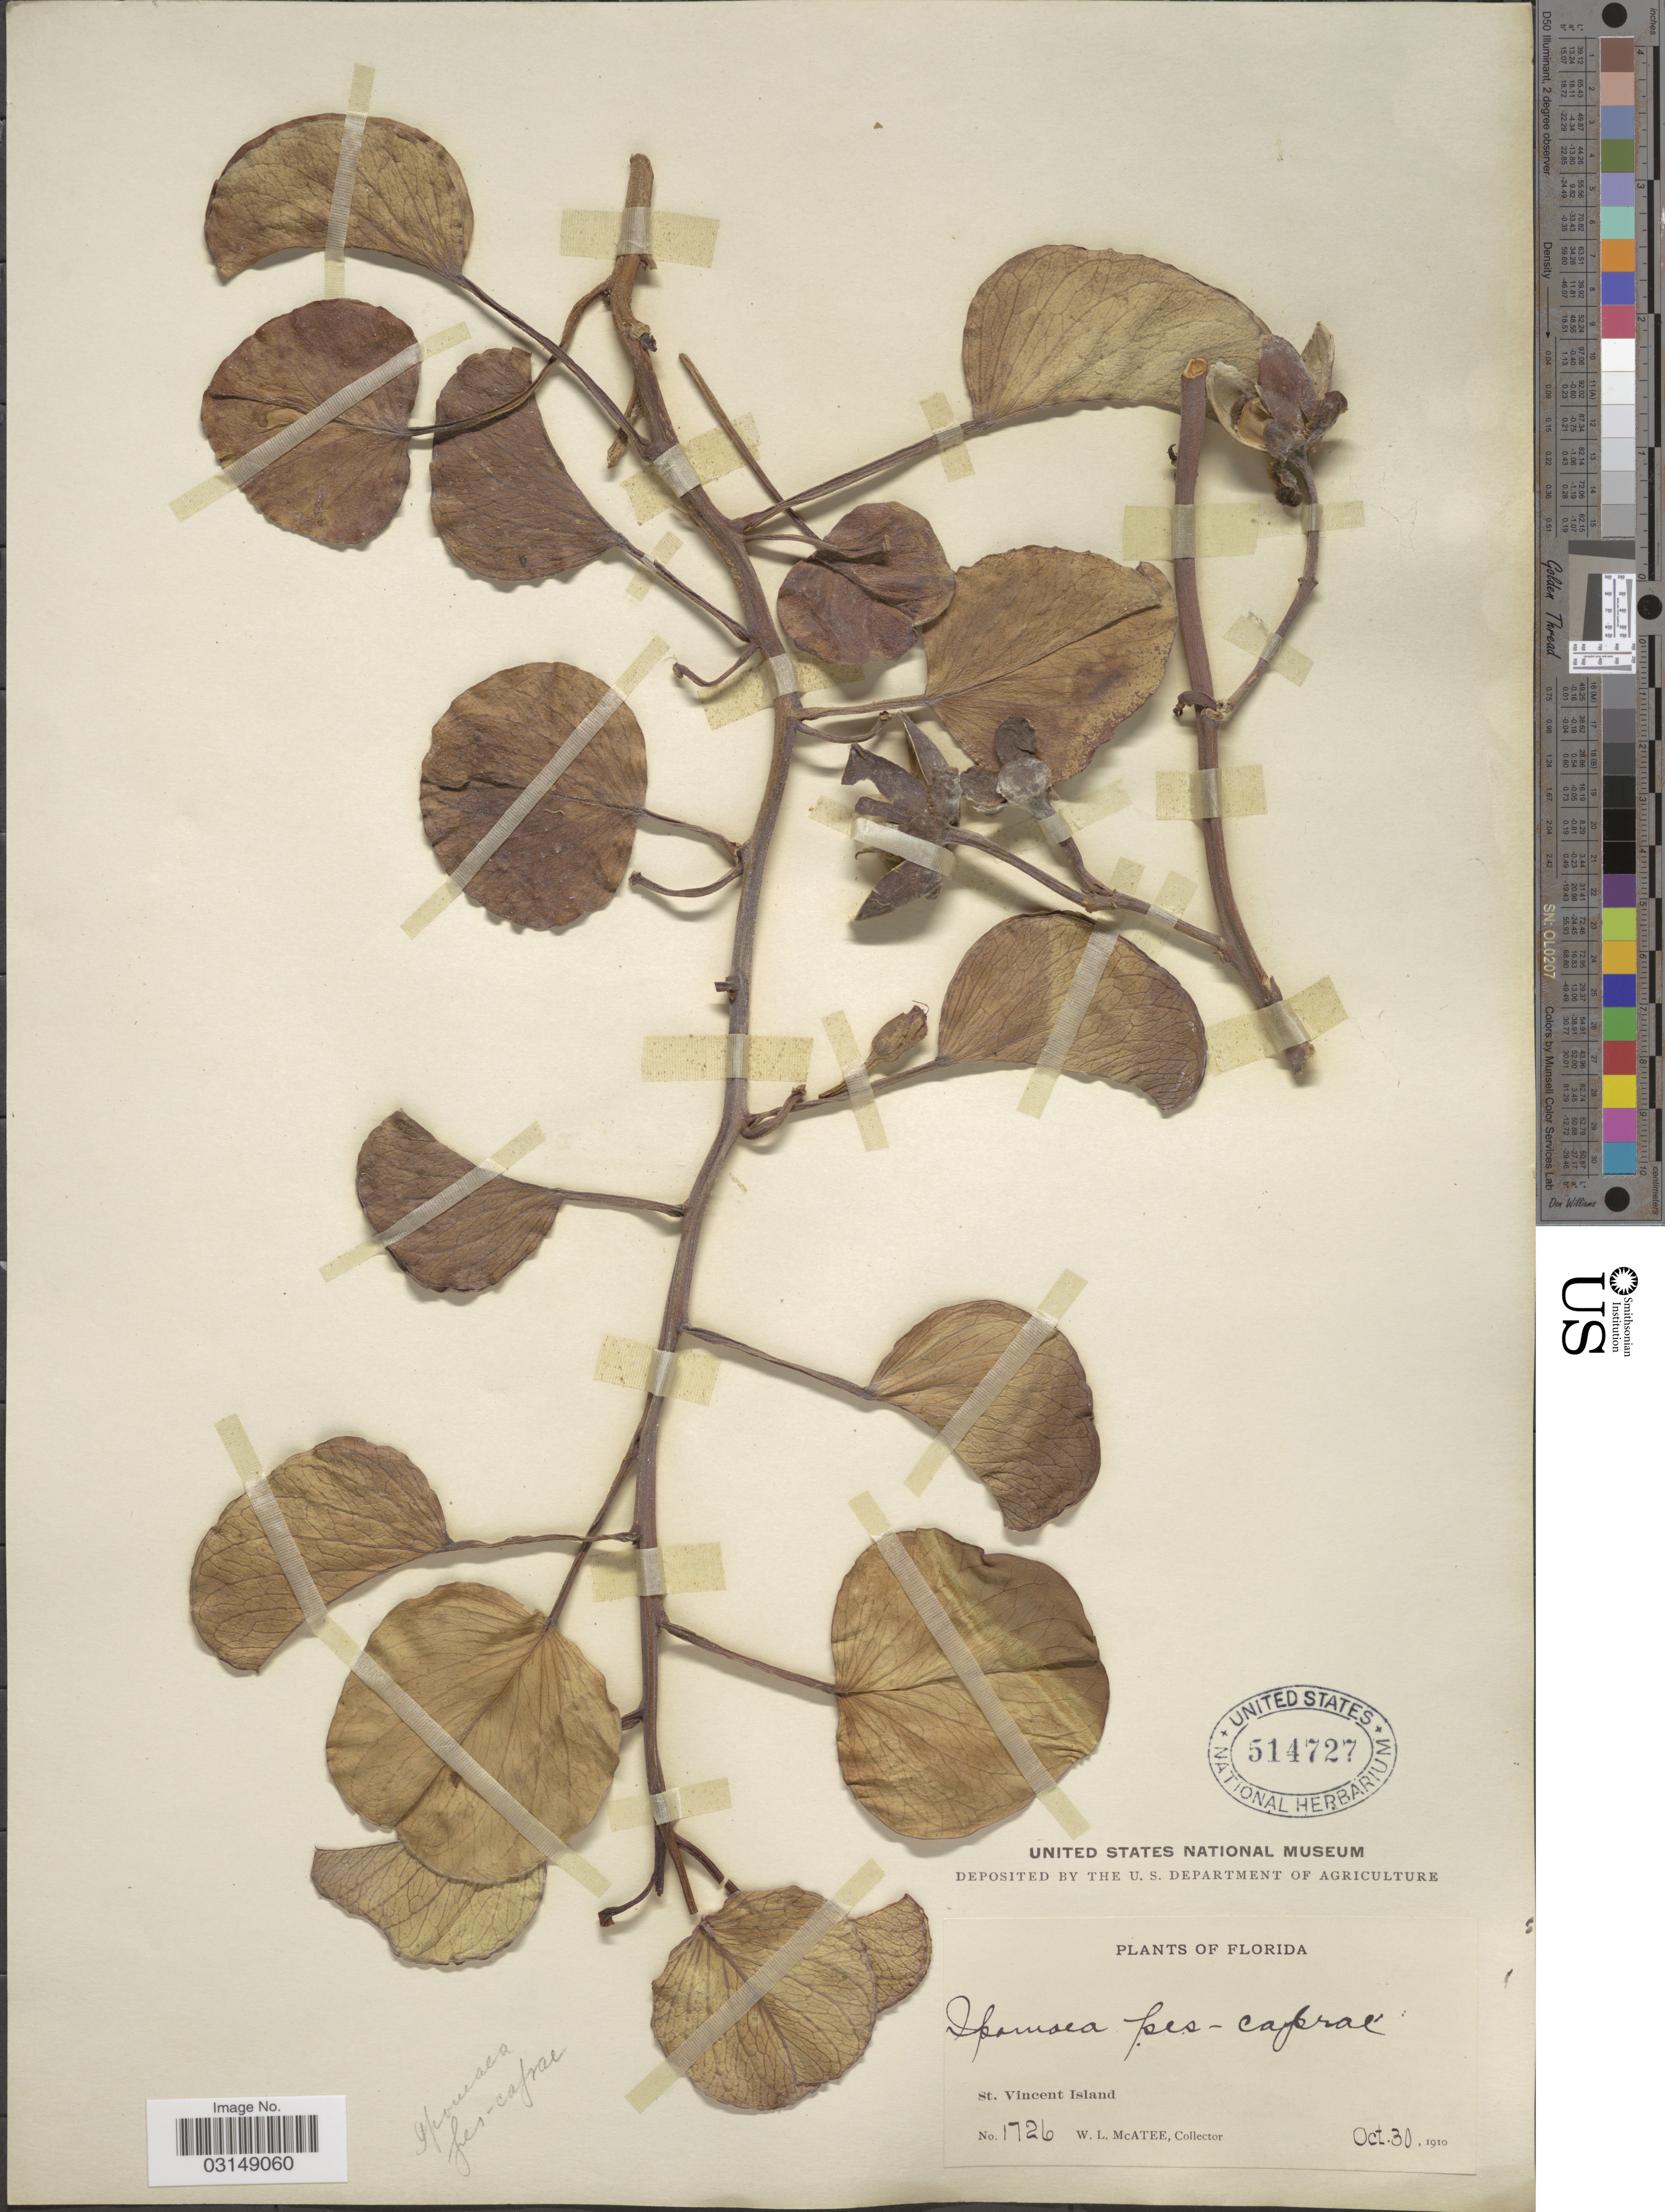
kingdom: Plantae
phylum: Tracheophyta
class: Magnoliopsida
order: Solanales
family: Convolvulaceae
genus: Ipomoea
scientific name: Ipomoea pes-caprae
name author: (L.) R. Br.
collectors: W. McAtee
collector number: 1726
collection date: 1910-10-30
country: United States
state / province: Florida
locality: St. Vincent Island.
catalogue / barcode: US 514727